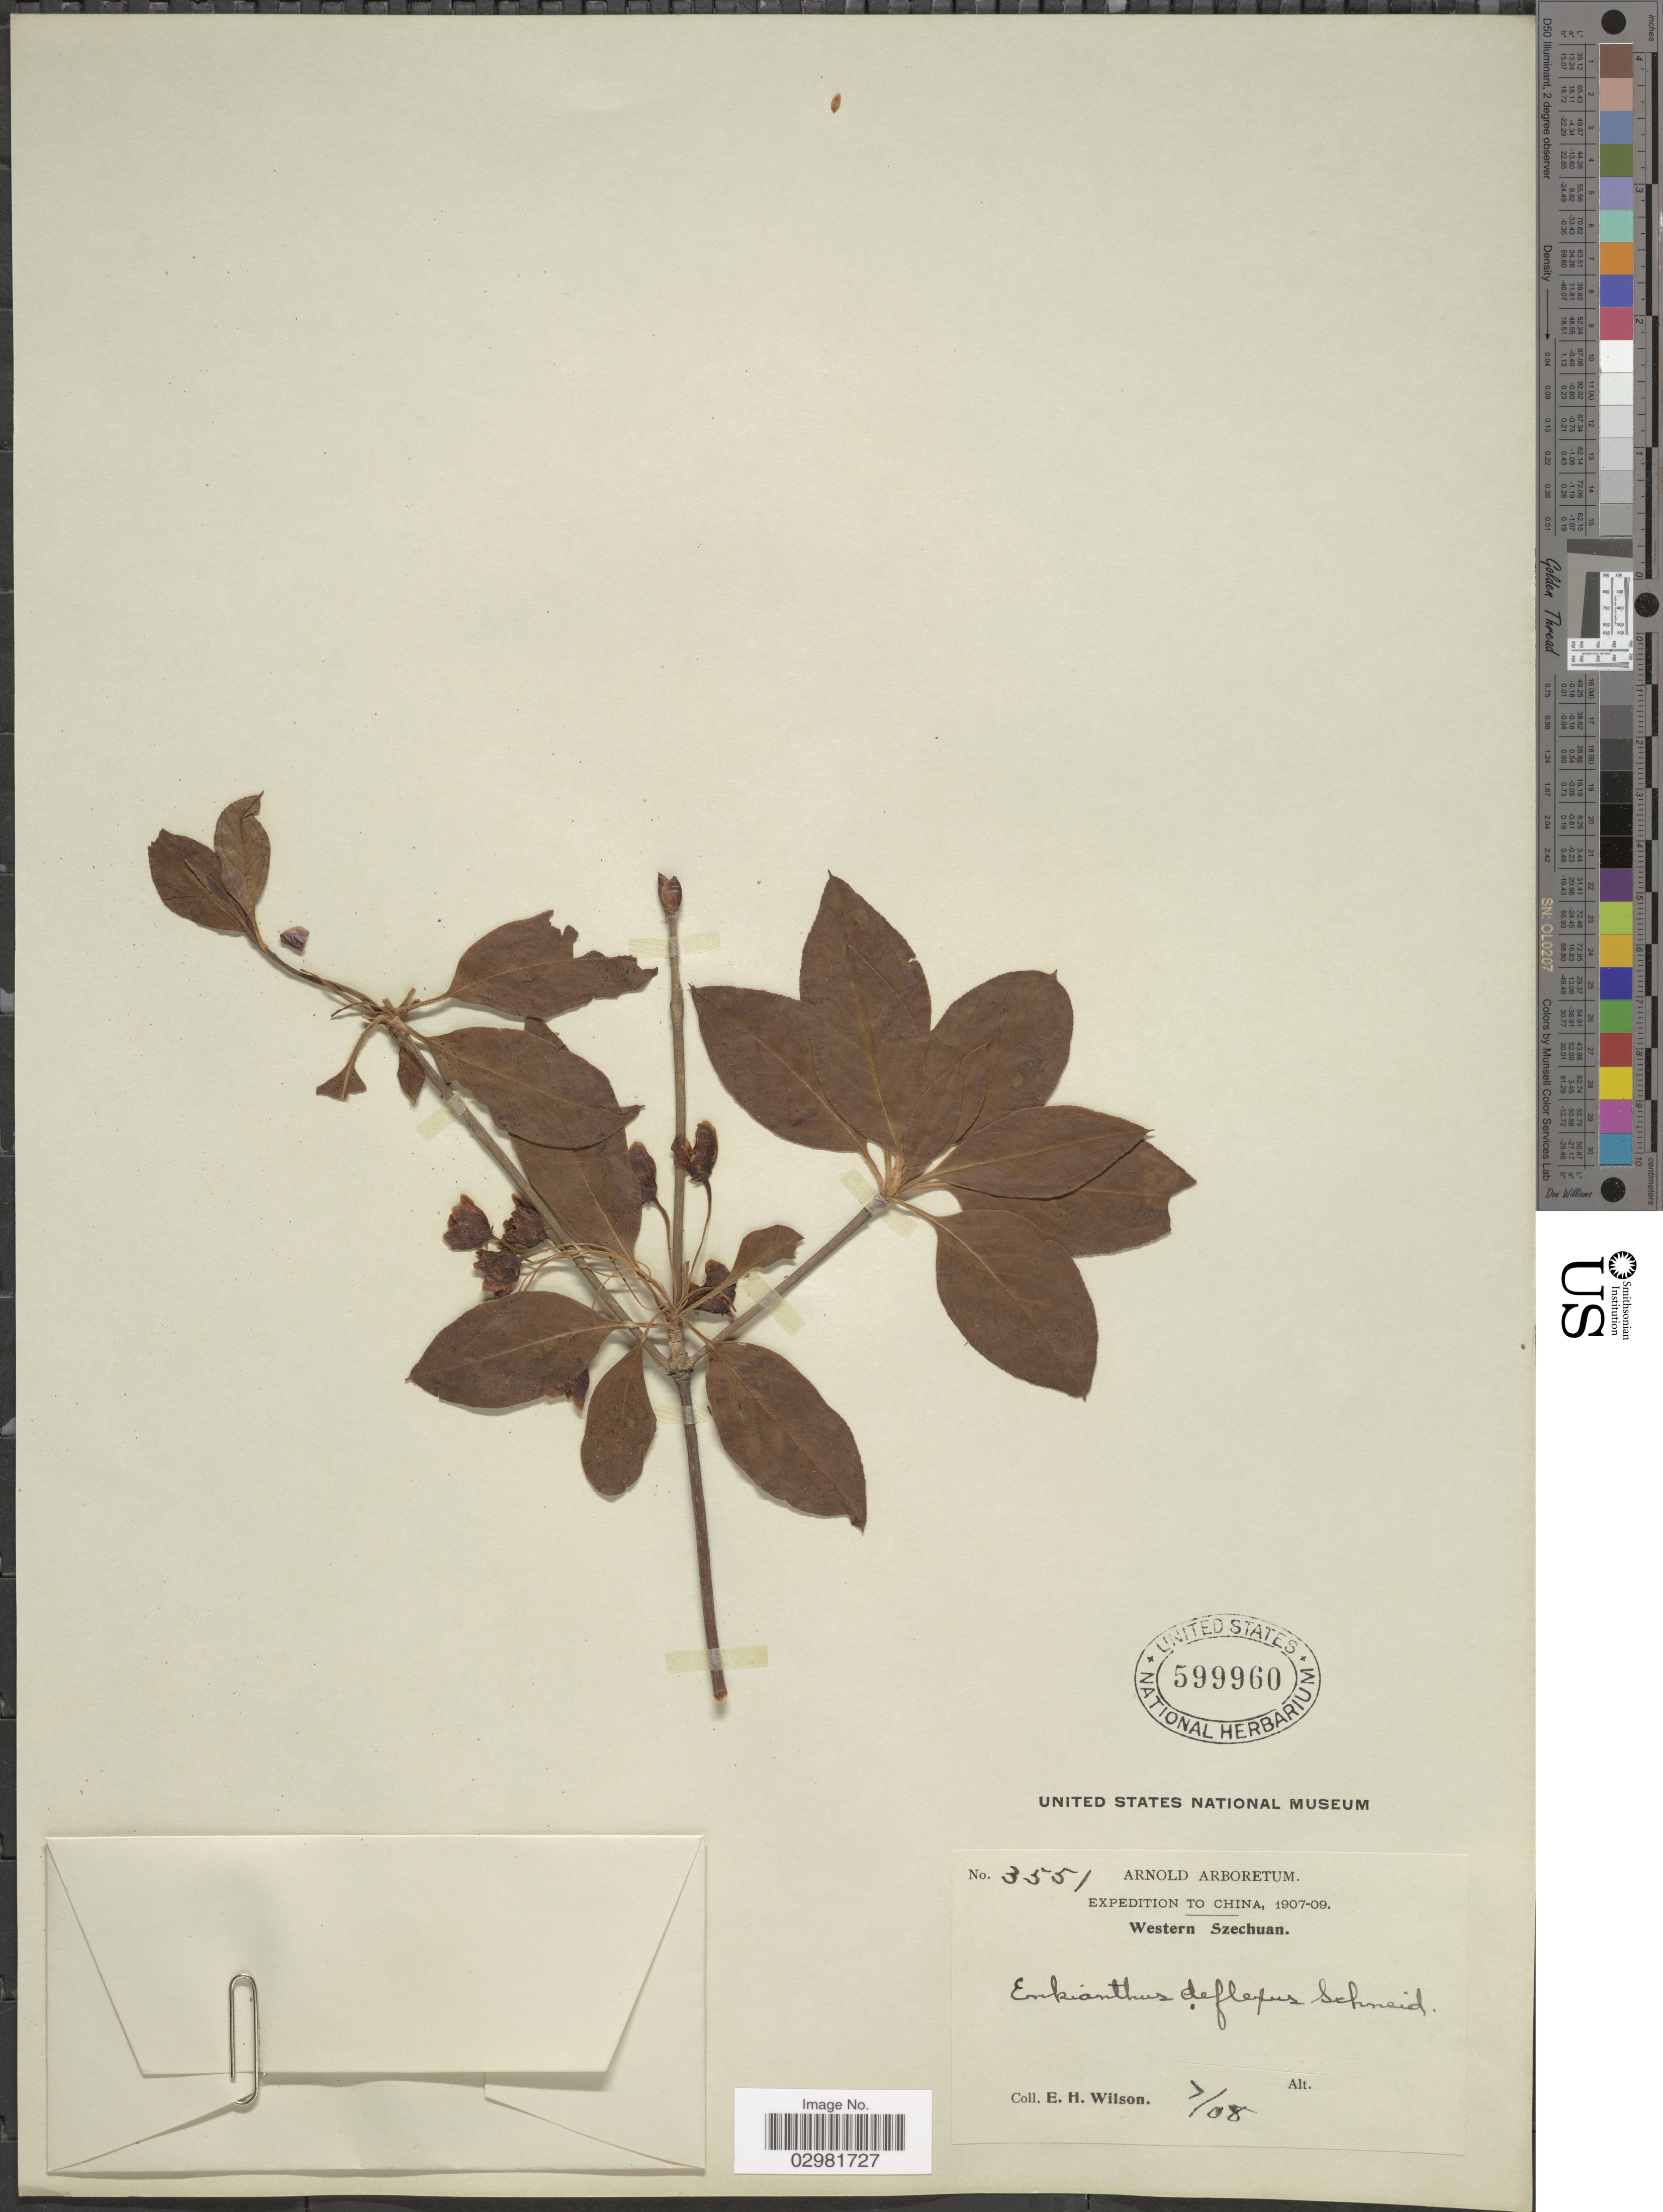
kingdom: Plantae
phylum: Tracheophyta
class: Magnoliopsida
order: Ericales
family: Ericaceae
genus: Enkianthus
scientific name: Enkianthus deflexus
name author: (Griff.) C.K. Schneid.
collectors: E. Wilson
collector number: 3551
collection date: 1908-07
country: China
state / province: Sichuan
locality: Western Szechuan.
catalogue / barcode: US 599960